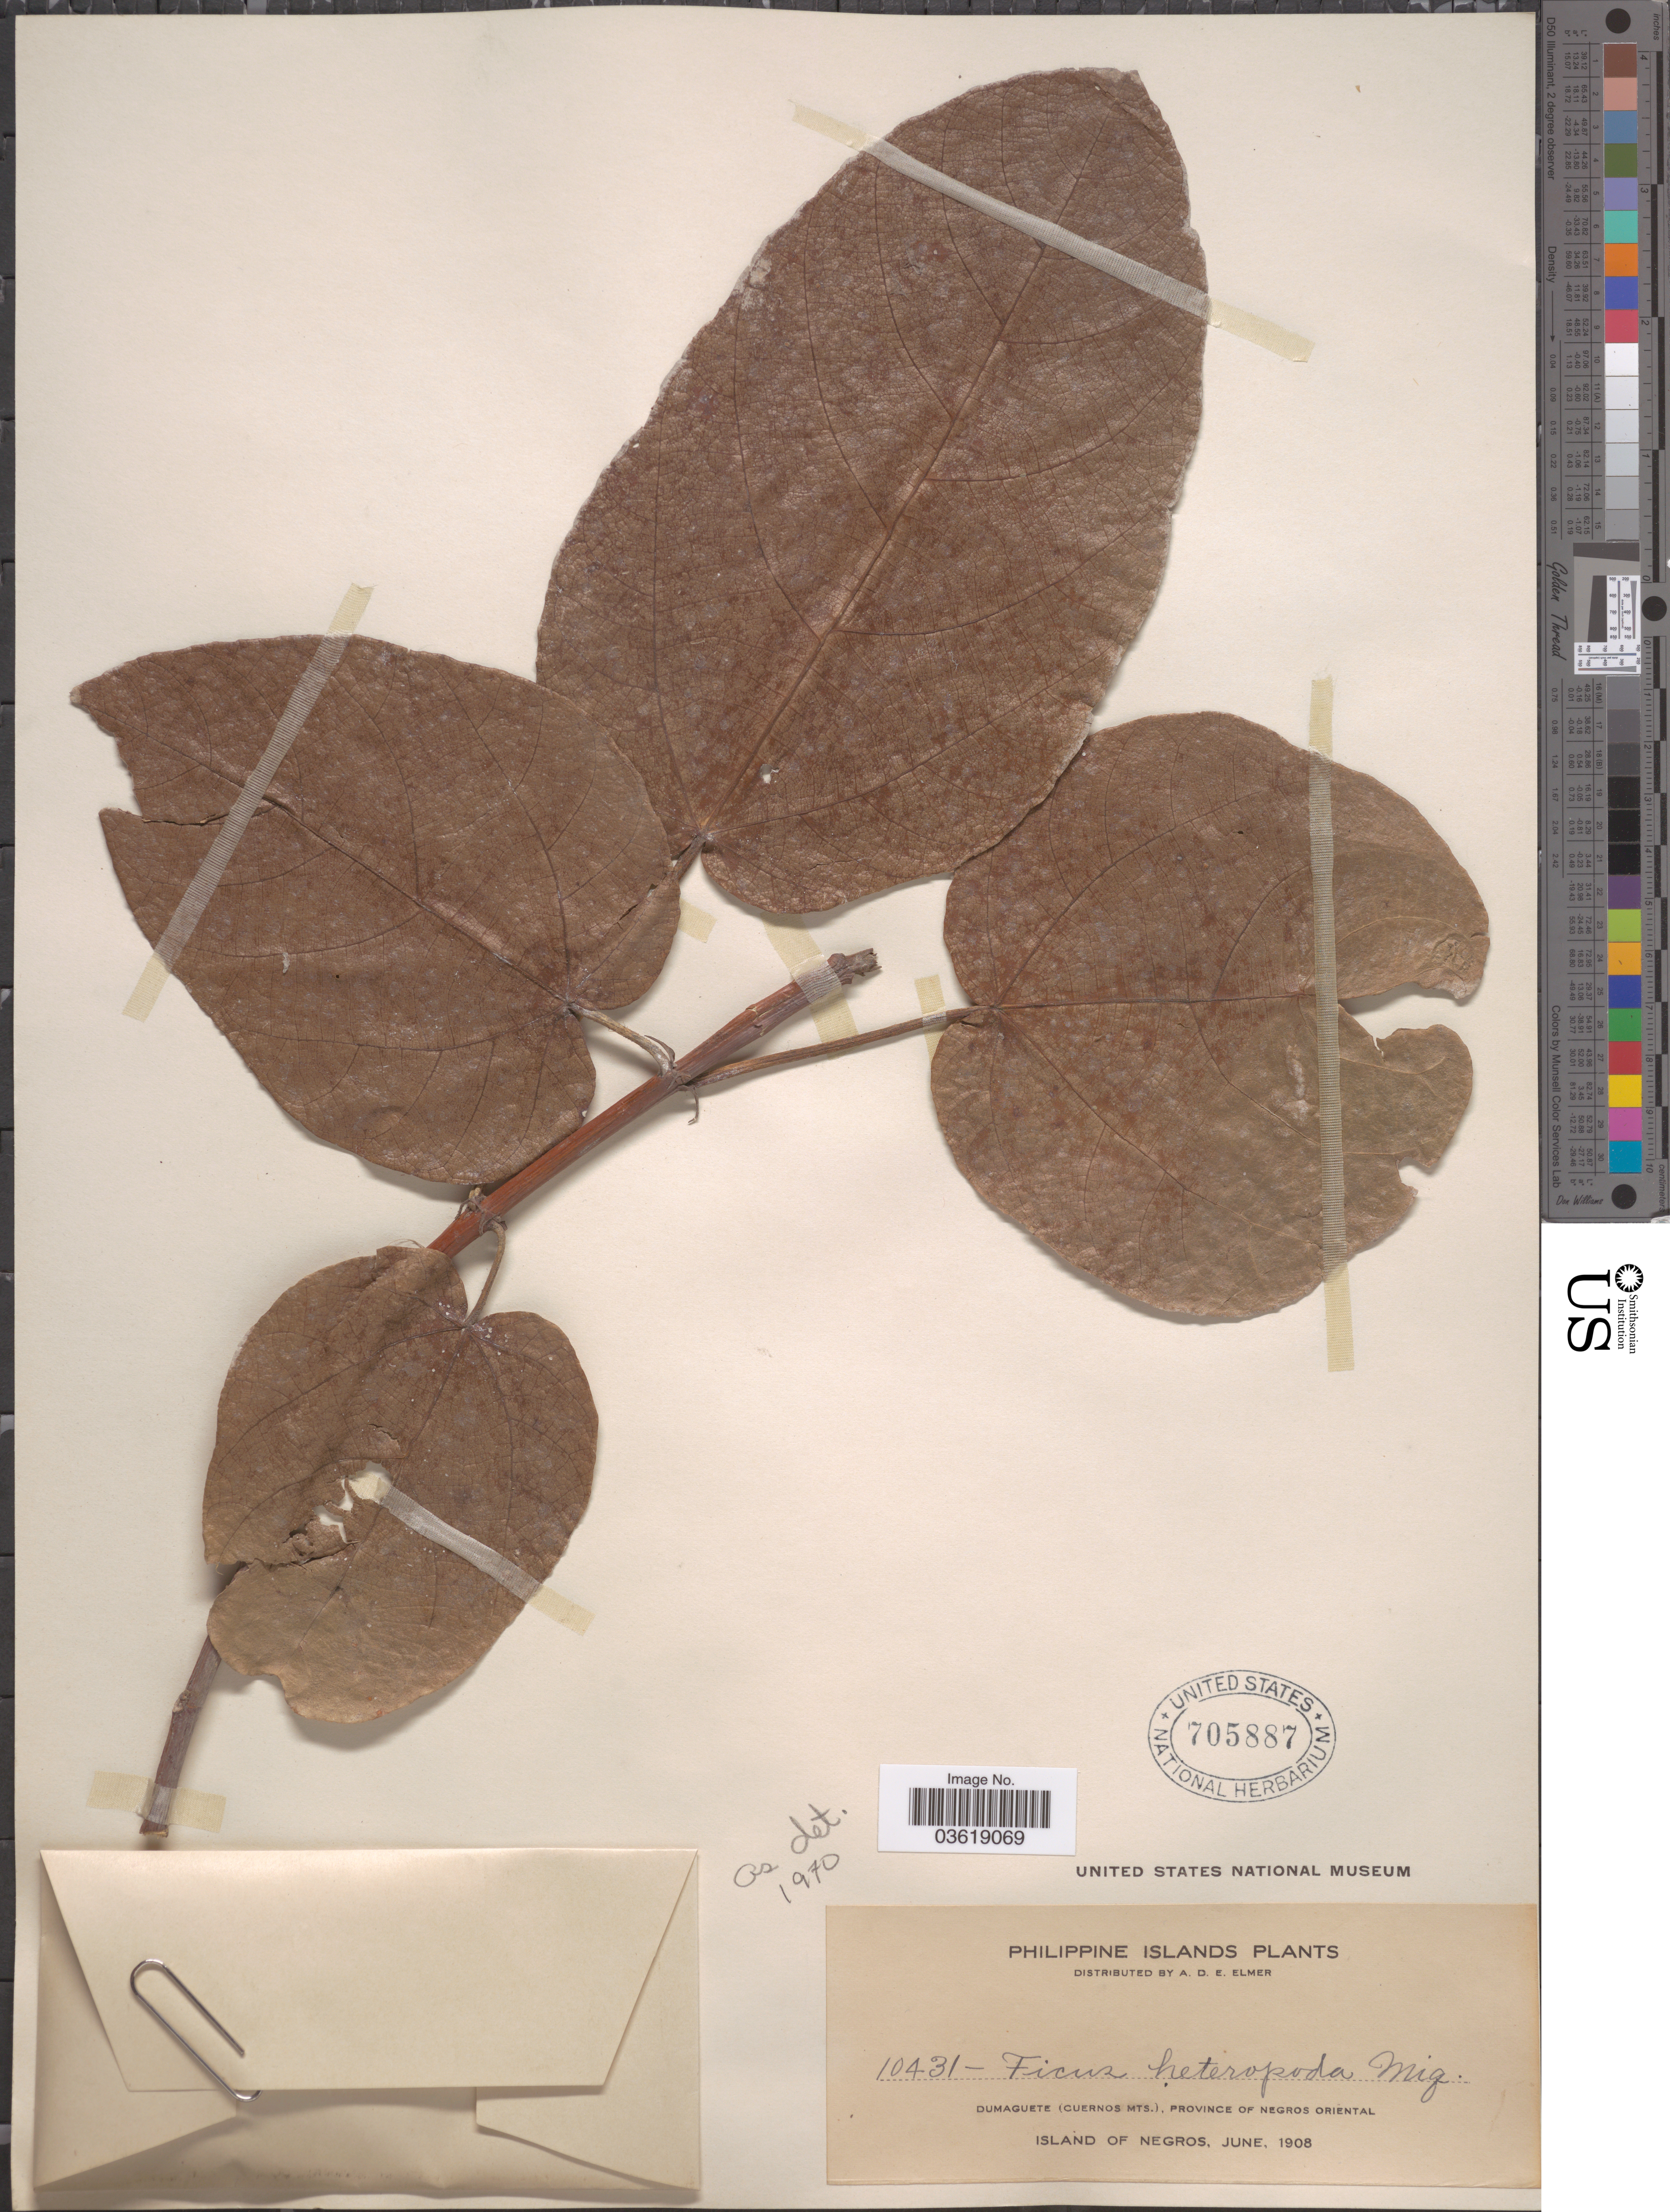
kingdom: Plantae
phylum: Tracheophyta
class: Magnoliopsida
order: Rosales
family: Moraceae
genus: Ficus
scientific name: Ficus heteropoda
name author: Miq.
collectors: A. D. E. Elmer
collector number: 10431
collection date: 1908-06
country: Philippines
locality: Philippine Islands. Dumaguete (Cuernos Mts.), Province of Negros Oriental. Island of Negros.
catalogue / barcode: US 705887